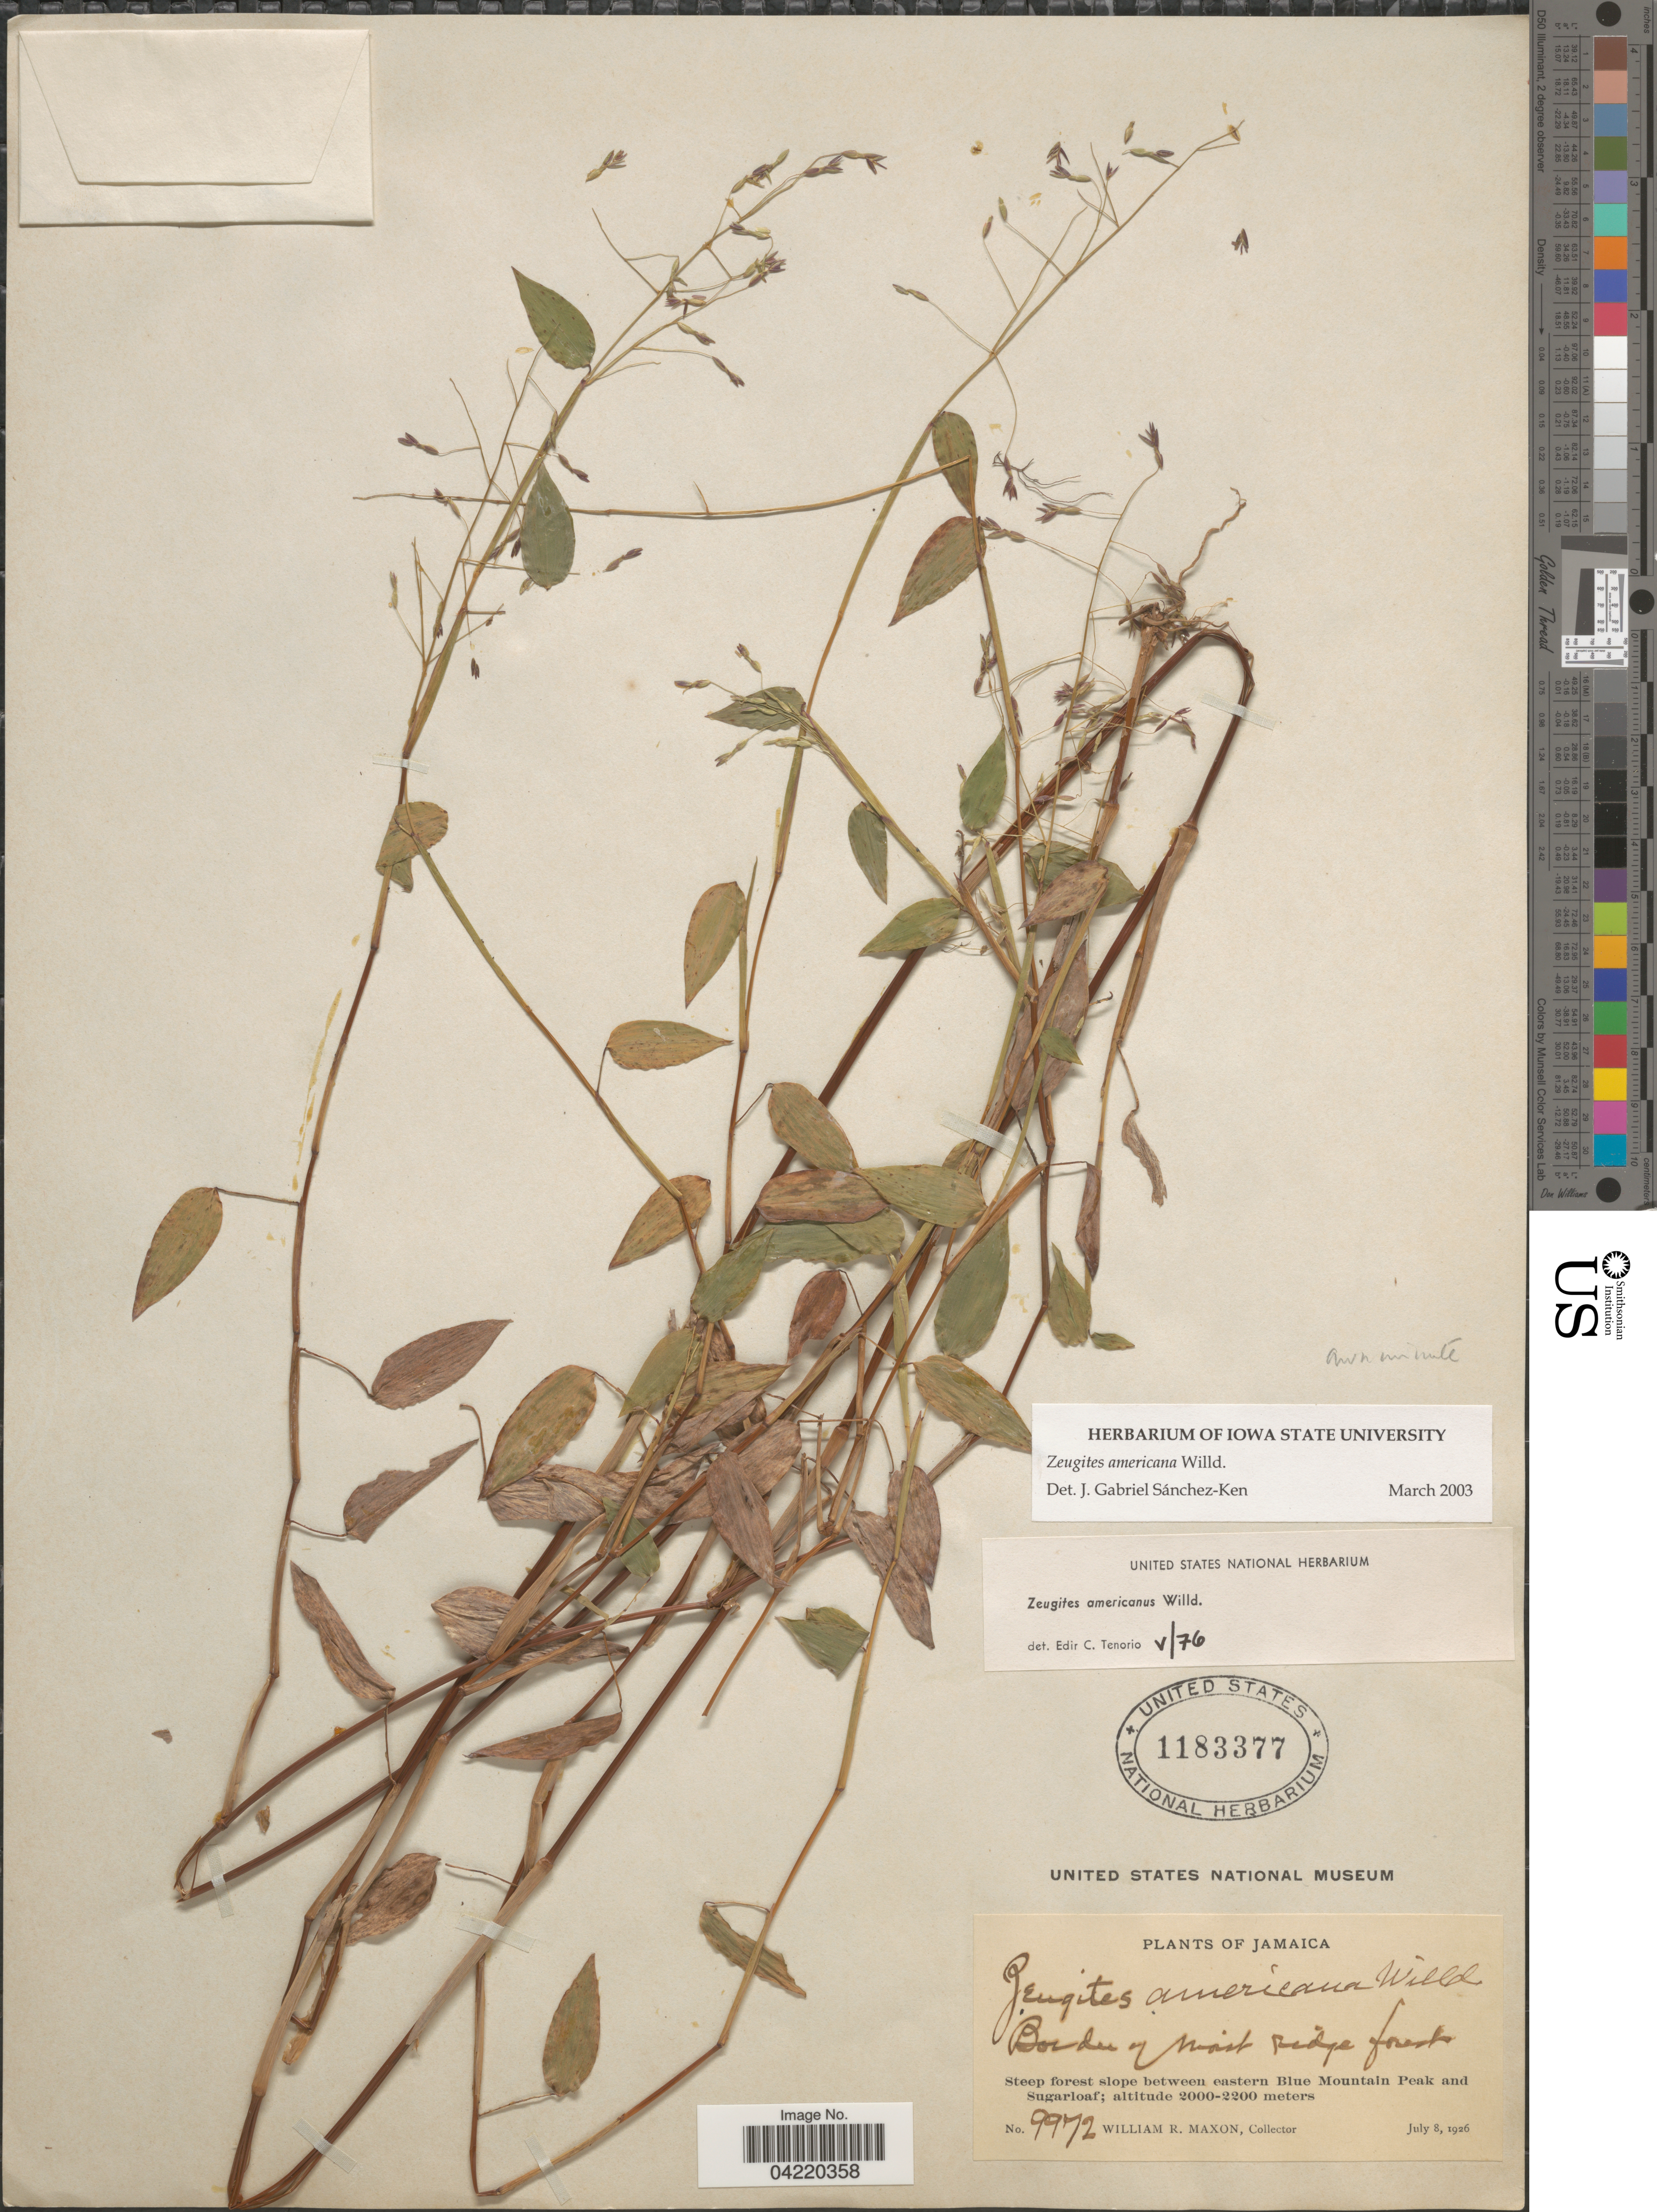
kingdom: Plantae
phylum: Tracheophyta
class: Liliopsida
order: Poales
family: Poaceae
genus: Zeugites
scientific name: Zeugites americanus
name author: Willd.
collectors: W. R. Maxon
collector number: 9972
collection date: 1926-07-08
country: Jamaica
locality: Steep forest slope between eastern Blue Mountain Peak and Sugarloaf.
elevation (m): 2000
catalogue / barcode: US 1183377